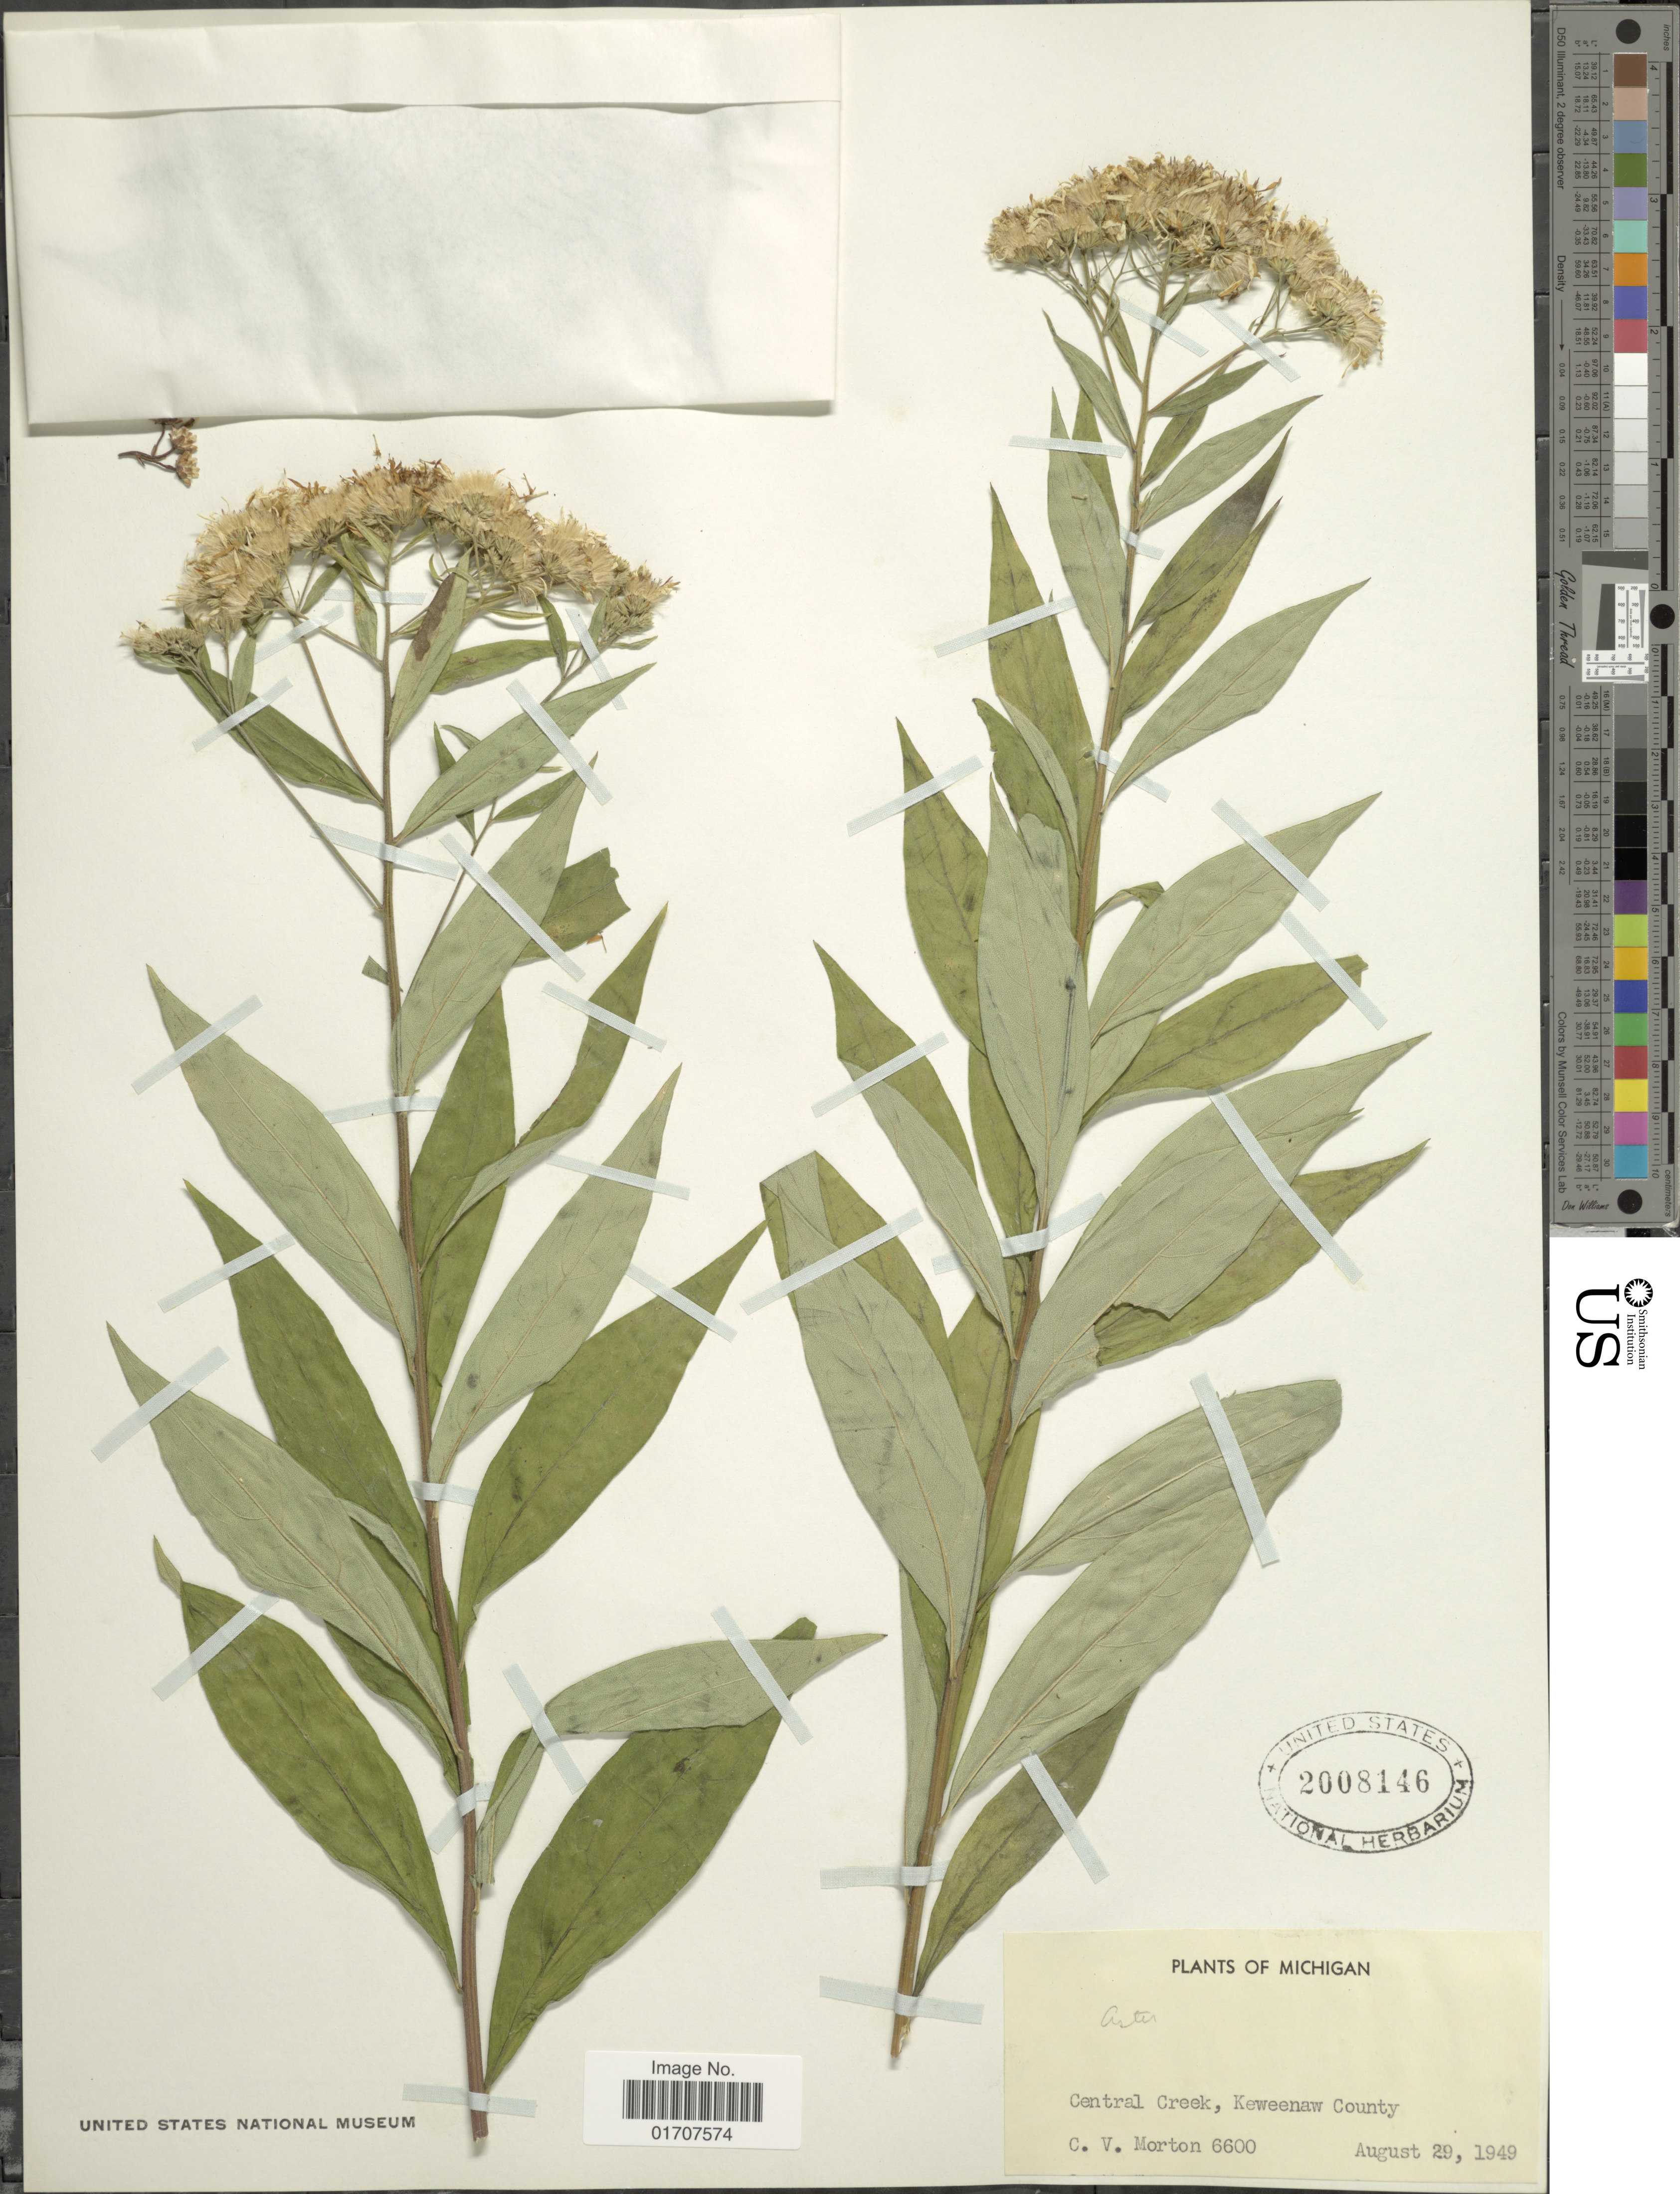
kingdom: Plantae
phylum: Tracheophyta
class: Magnoliopsida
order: Asterales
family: Asteraceae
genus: Doellingeria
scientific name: Doellingeria umbellata var. pubens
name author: (A. Gray) Britton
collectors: C. V. Morton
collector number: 6600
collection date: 1949-08-29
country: United States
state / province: Michigan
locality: Central Creek, Keweenaw County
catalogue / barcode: US 2008146